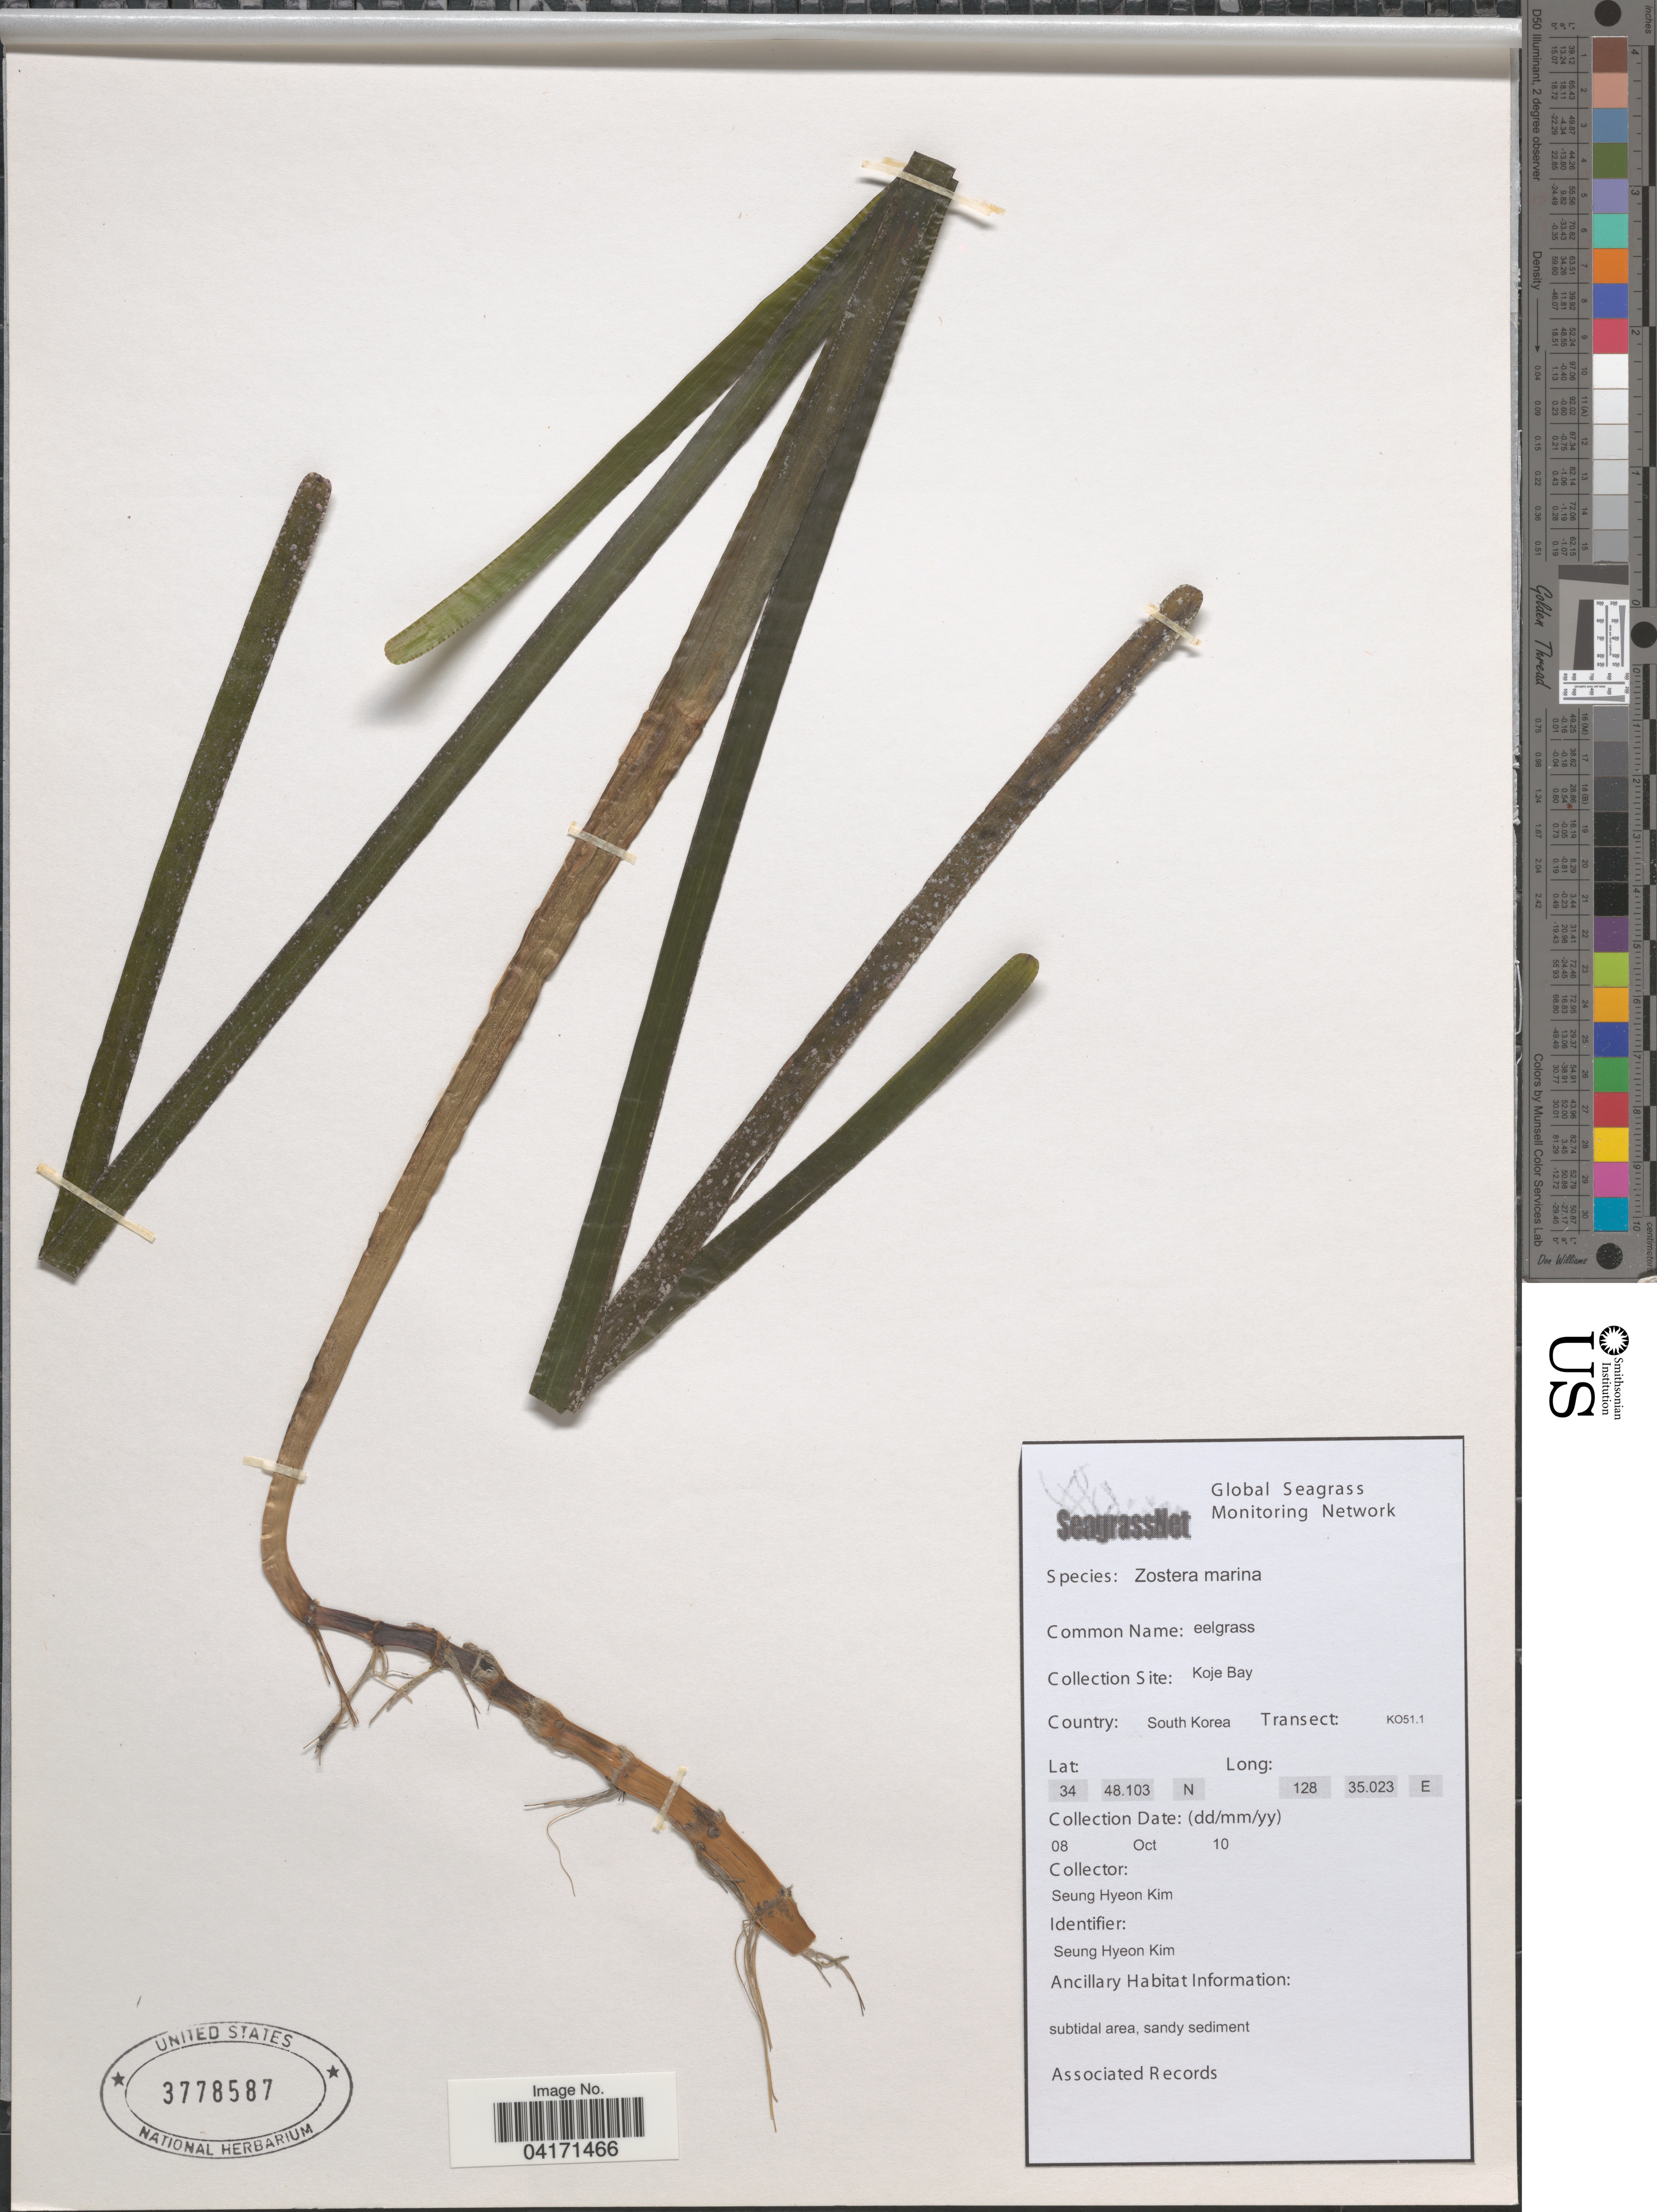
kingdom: Plantae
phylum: Tracheophyta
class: Liliopsida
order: Alismatales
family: Zosteraceae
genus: Zostera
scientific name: Zostera marina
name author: L.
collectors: S. Kim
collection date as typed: Transcribed d/m/y: 8/10/10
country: South Korea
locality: Koje Bay. Transect: KO51.1.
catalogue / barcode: US 3778587